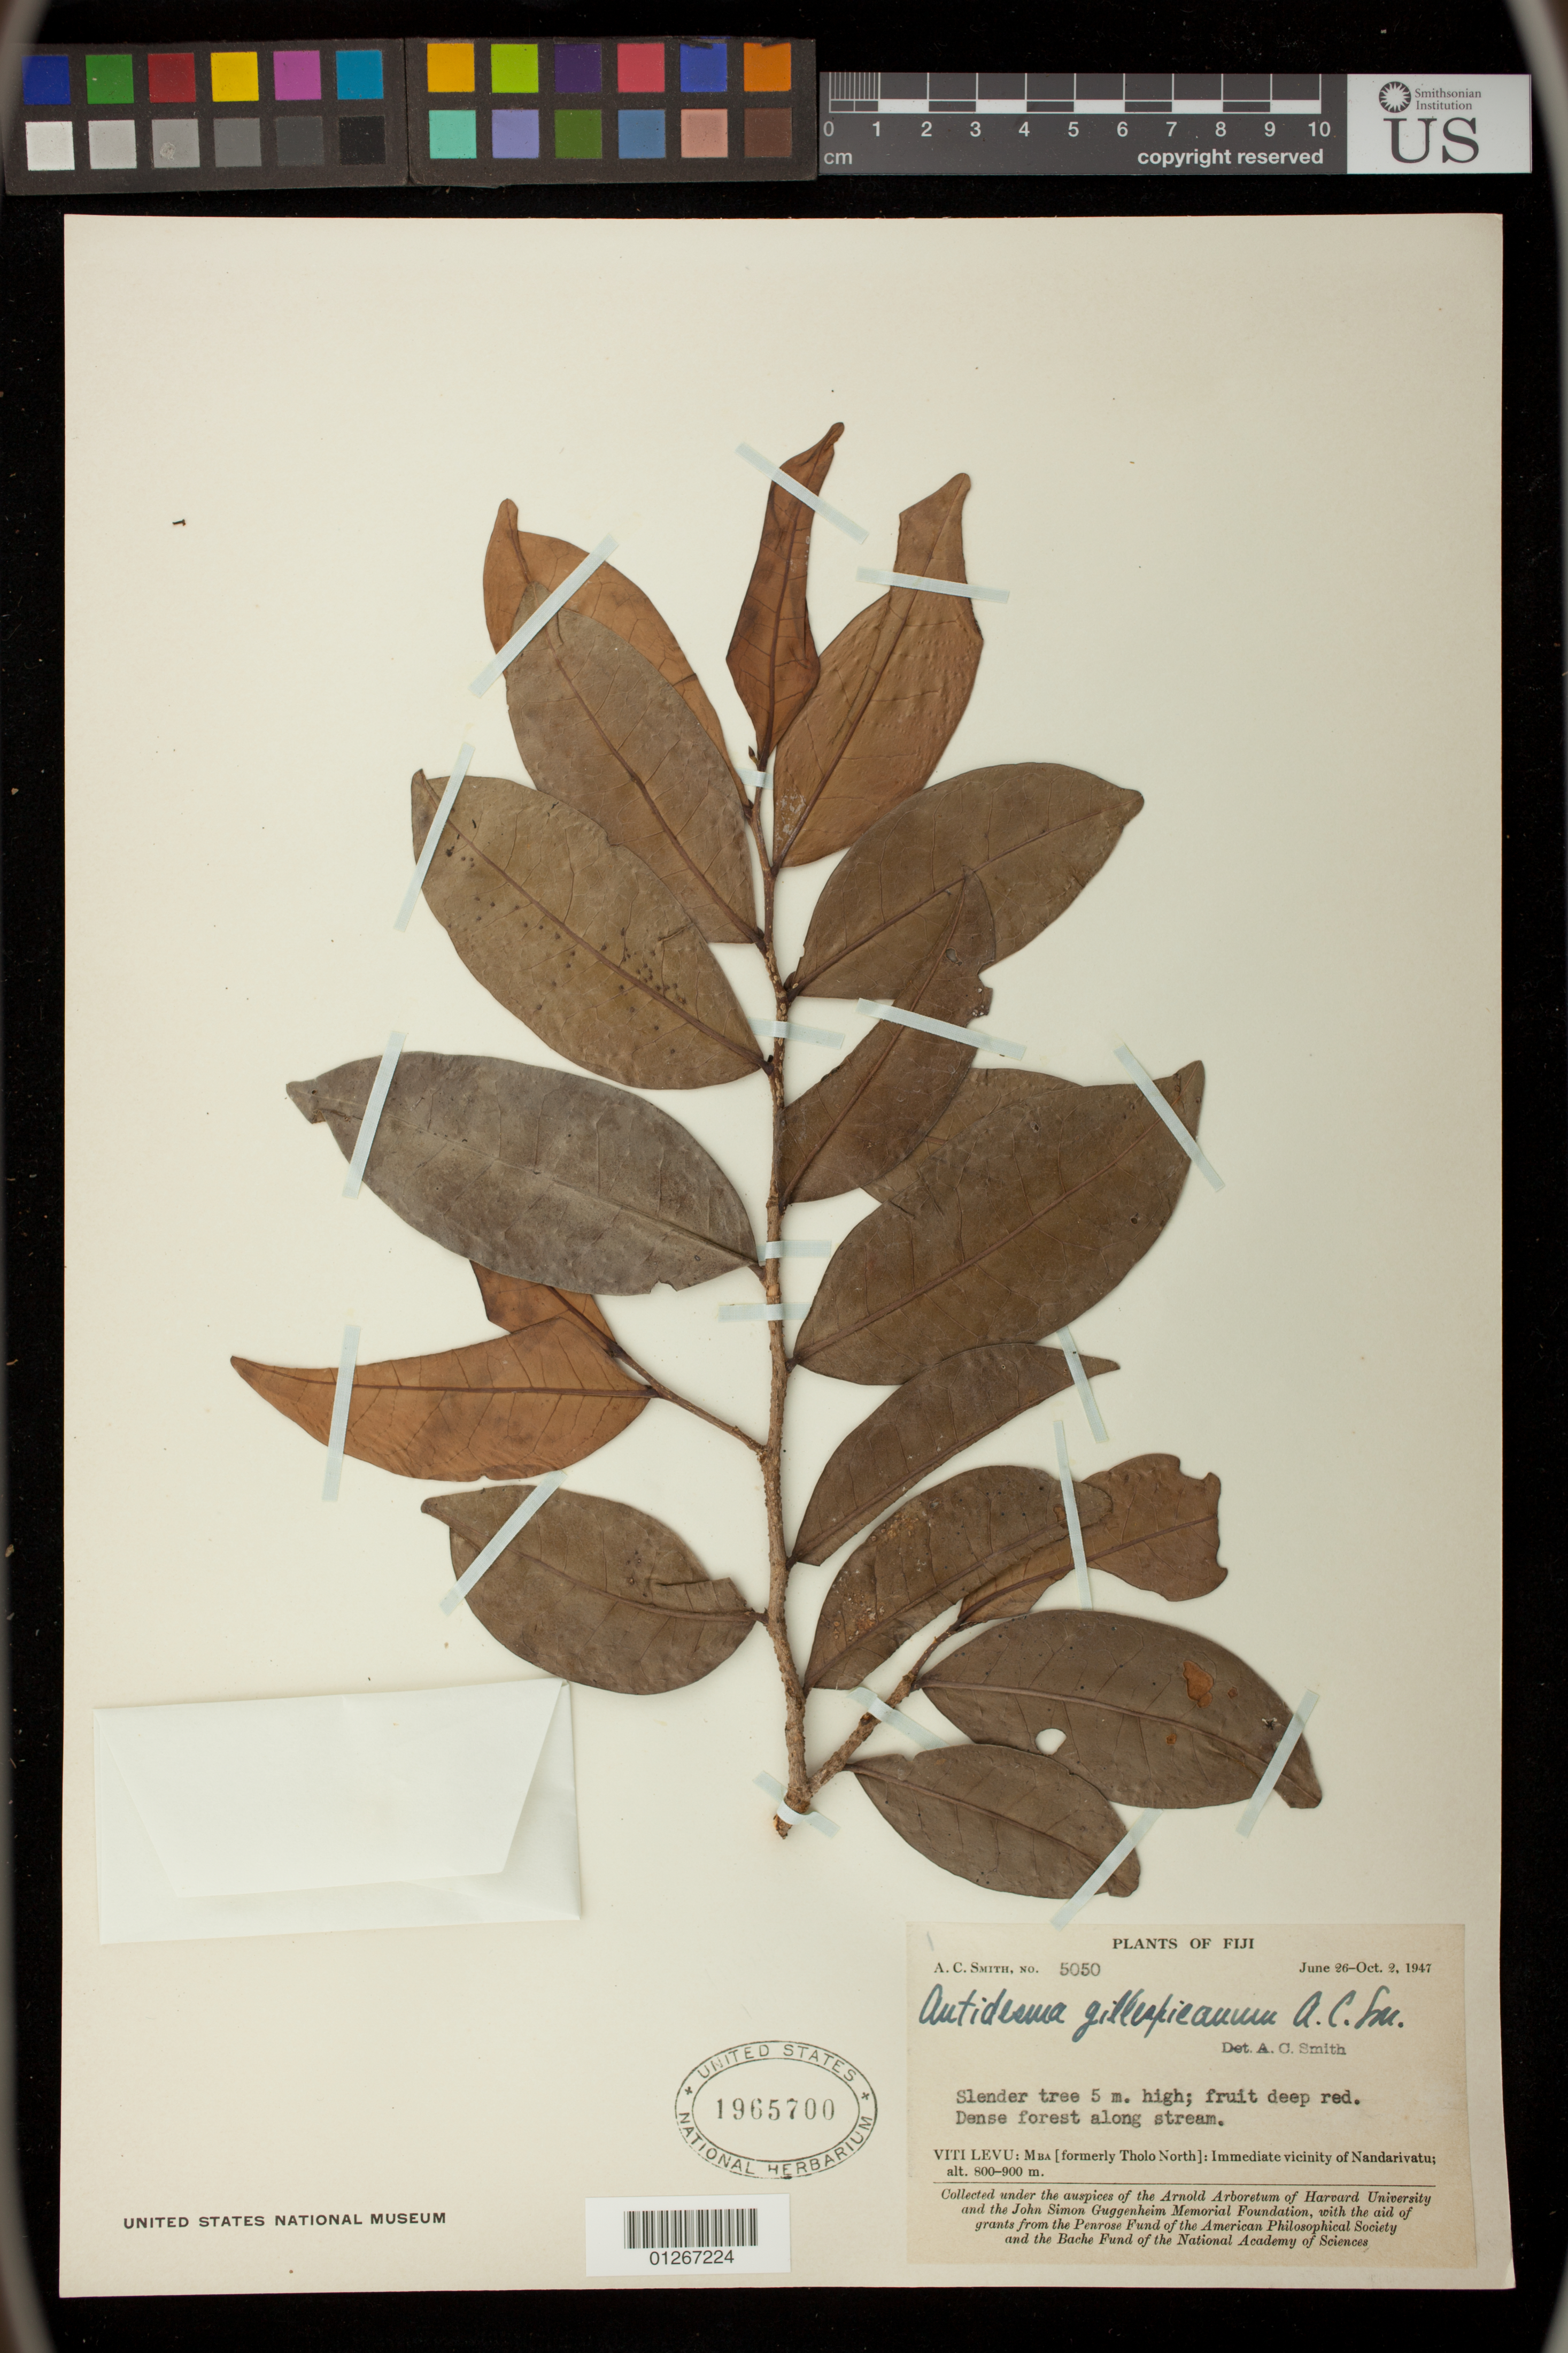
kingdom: Plantae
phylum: Tracheophyta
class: Magnoliopsida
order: Malpighiales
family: Phyllanthaceae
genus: Antidesma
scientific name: Antidesma gillespieanum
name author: A.C. Sm.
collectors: A. C. Smith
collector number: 5050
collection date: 1947-06-26/1947-10-02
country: Fiji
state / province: Western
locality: Viti Levu: Mba [formerly Tholo North]; Immediate vicinity of Nandarivatu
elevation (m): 800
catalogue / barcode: US 1965700